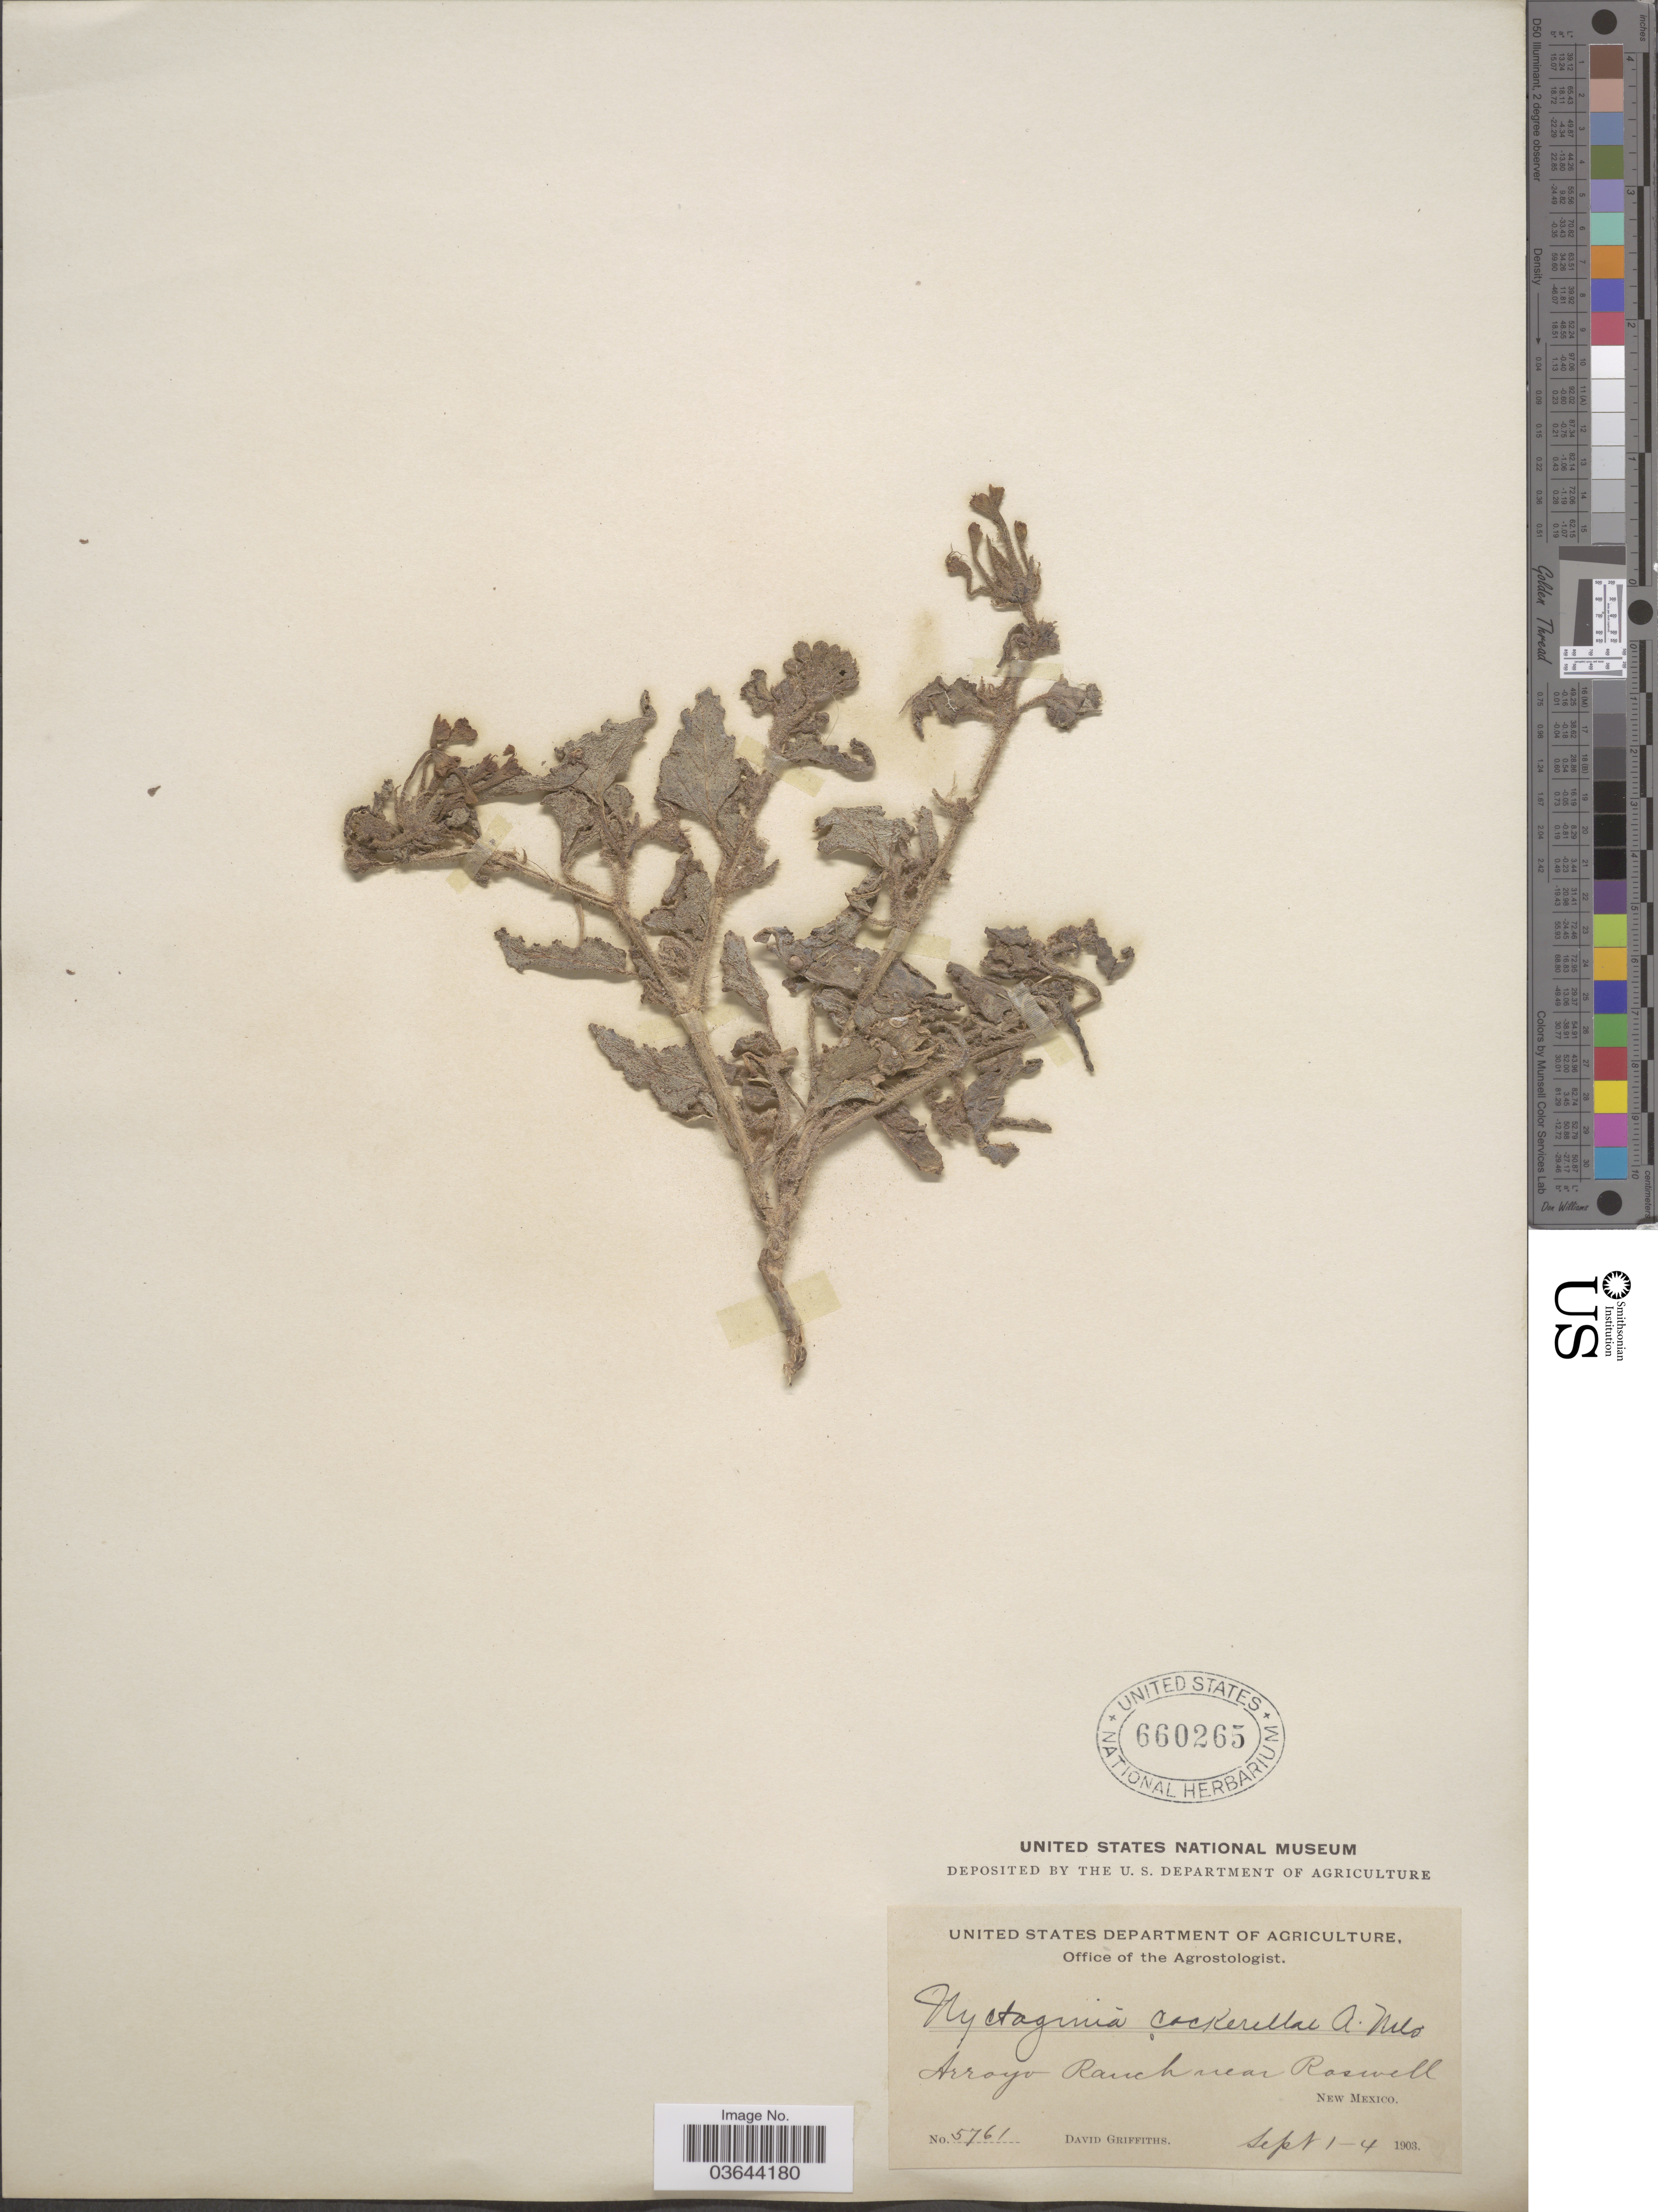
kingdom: Plantae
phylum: Tracheophyta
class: Magnoliopsida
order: Caryophyllales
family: Nyctaginaceae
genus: Nyctaginia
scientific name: Nyctaginia cockerelliae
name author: A. Nelson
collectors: D. Griffiths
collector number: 5761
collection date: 1903-09-01/1903-09-04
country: United States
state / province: New Mexico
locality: Arroyo Ranch near Roswell.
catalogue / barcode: US 660265